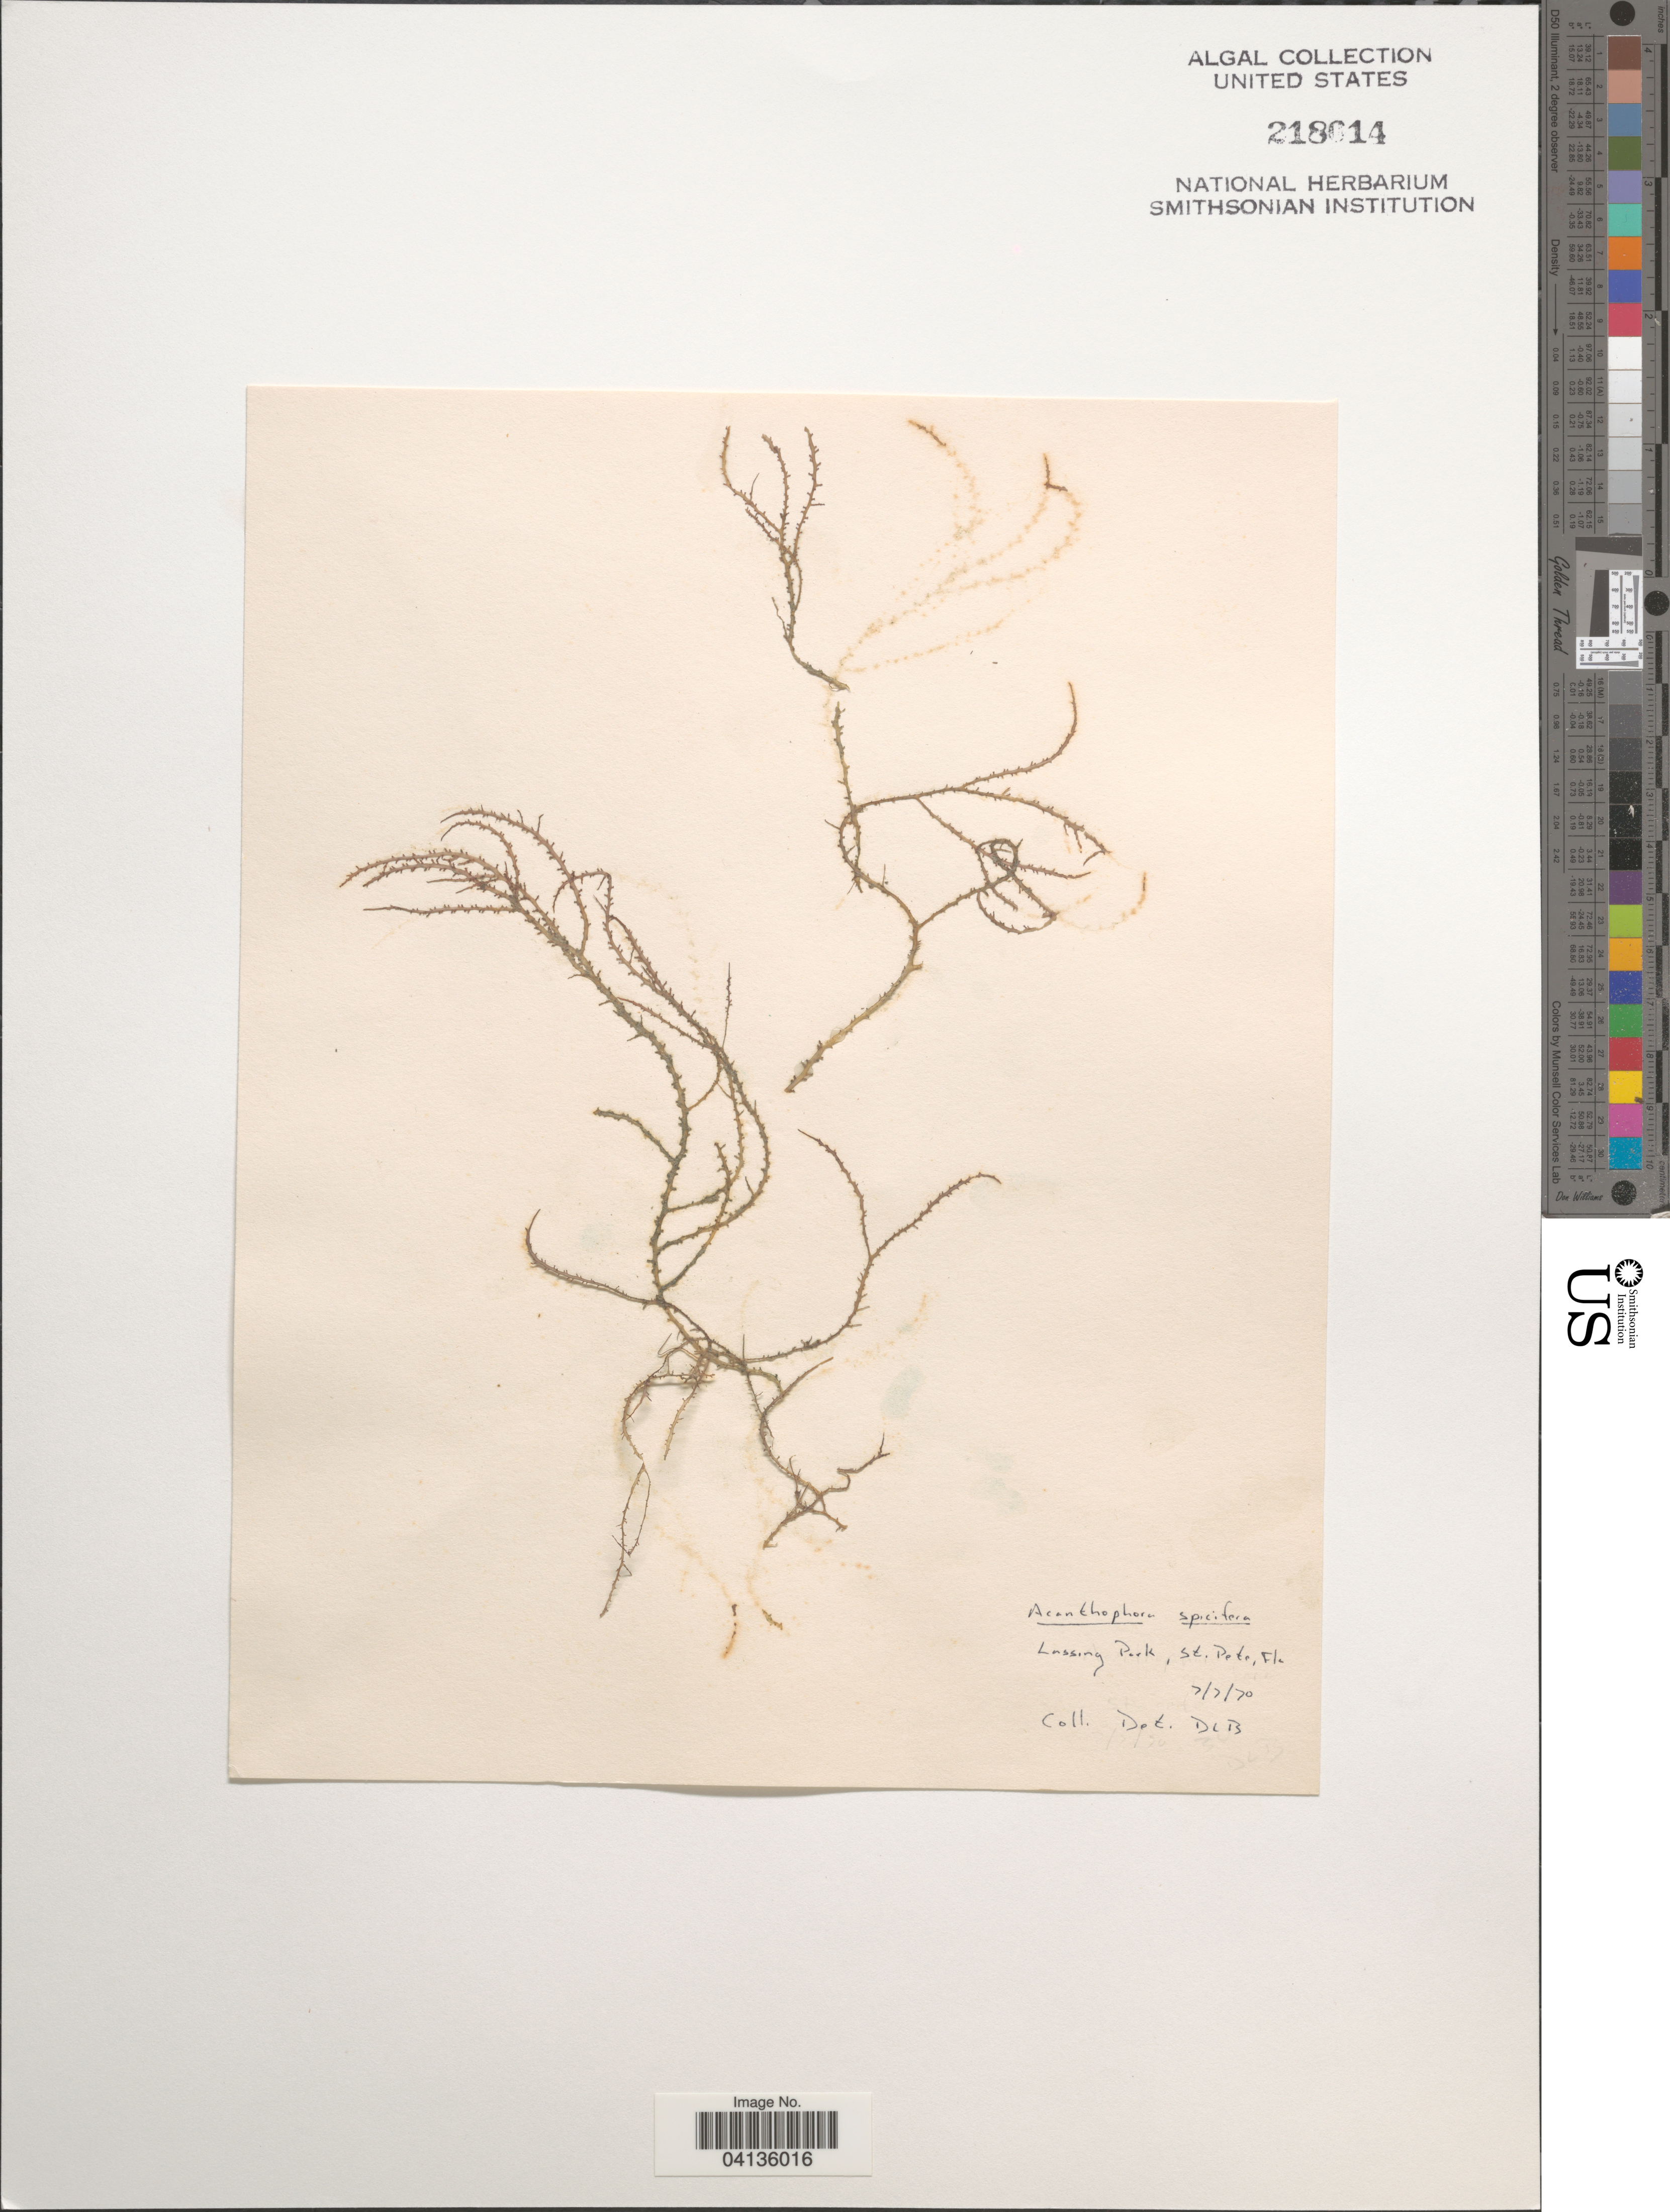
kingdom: Plantae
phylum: Rhodophyta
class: Florideophyceae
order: Ceramiales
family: Rhodomelaceae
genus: Acanthophora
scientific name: Acanthophora spicifera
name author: (Vahl) Børgesen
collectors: D. L. B.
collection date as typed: Transcribed d/m/y: 7/7/70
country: United States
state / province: Florida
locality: Lassing Park, St. Pete.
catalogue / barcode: US 218014